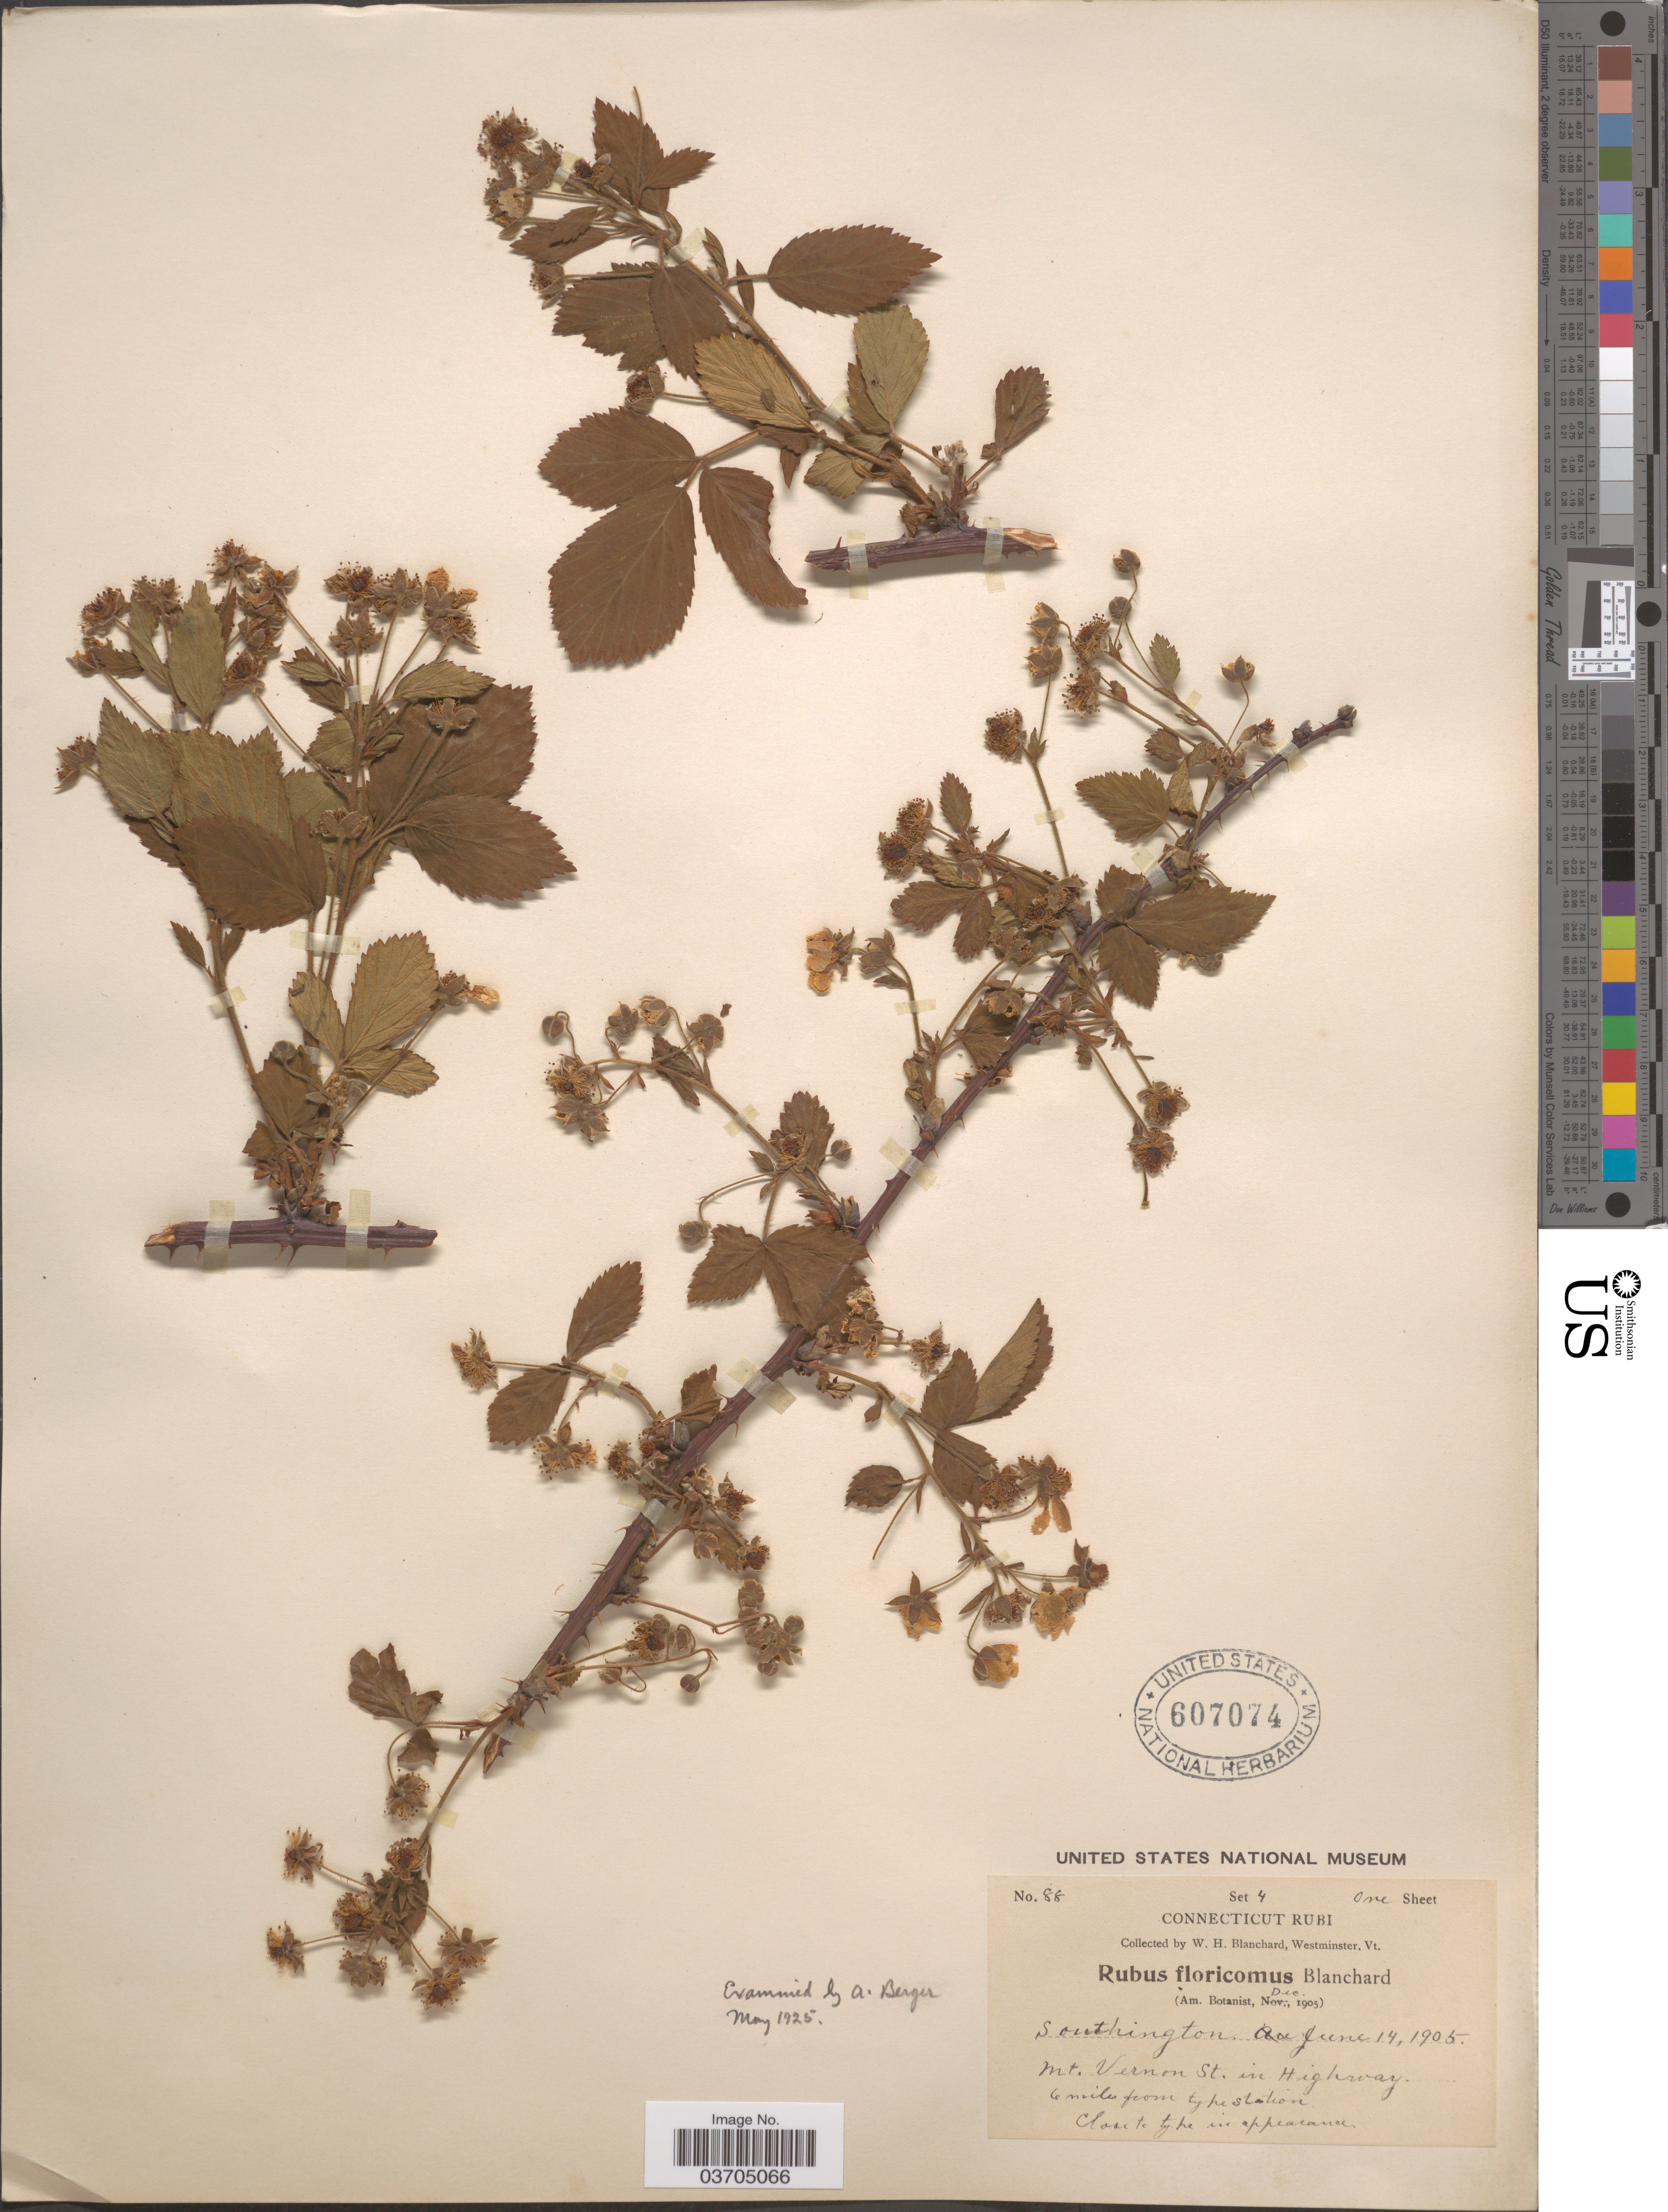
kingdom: Plantae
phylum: Tracheophyta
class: Magnoliopsida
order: Rosales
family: Rosaceae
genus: Rubus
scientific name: Rubus floricomus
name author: Blanch.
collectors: W. H. Blanchard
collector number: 88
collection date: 1905-06-14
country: United States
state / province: Connecticut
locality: Southington. Mt. Vernon St. in Highway.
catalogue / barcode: US 607074